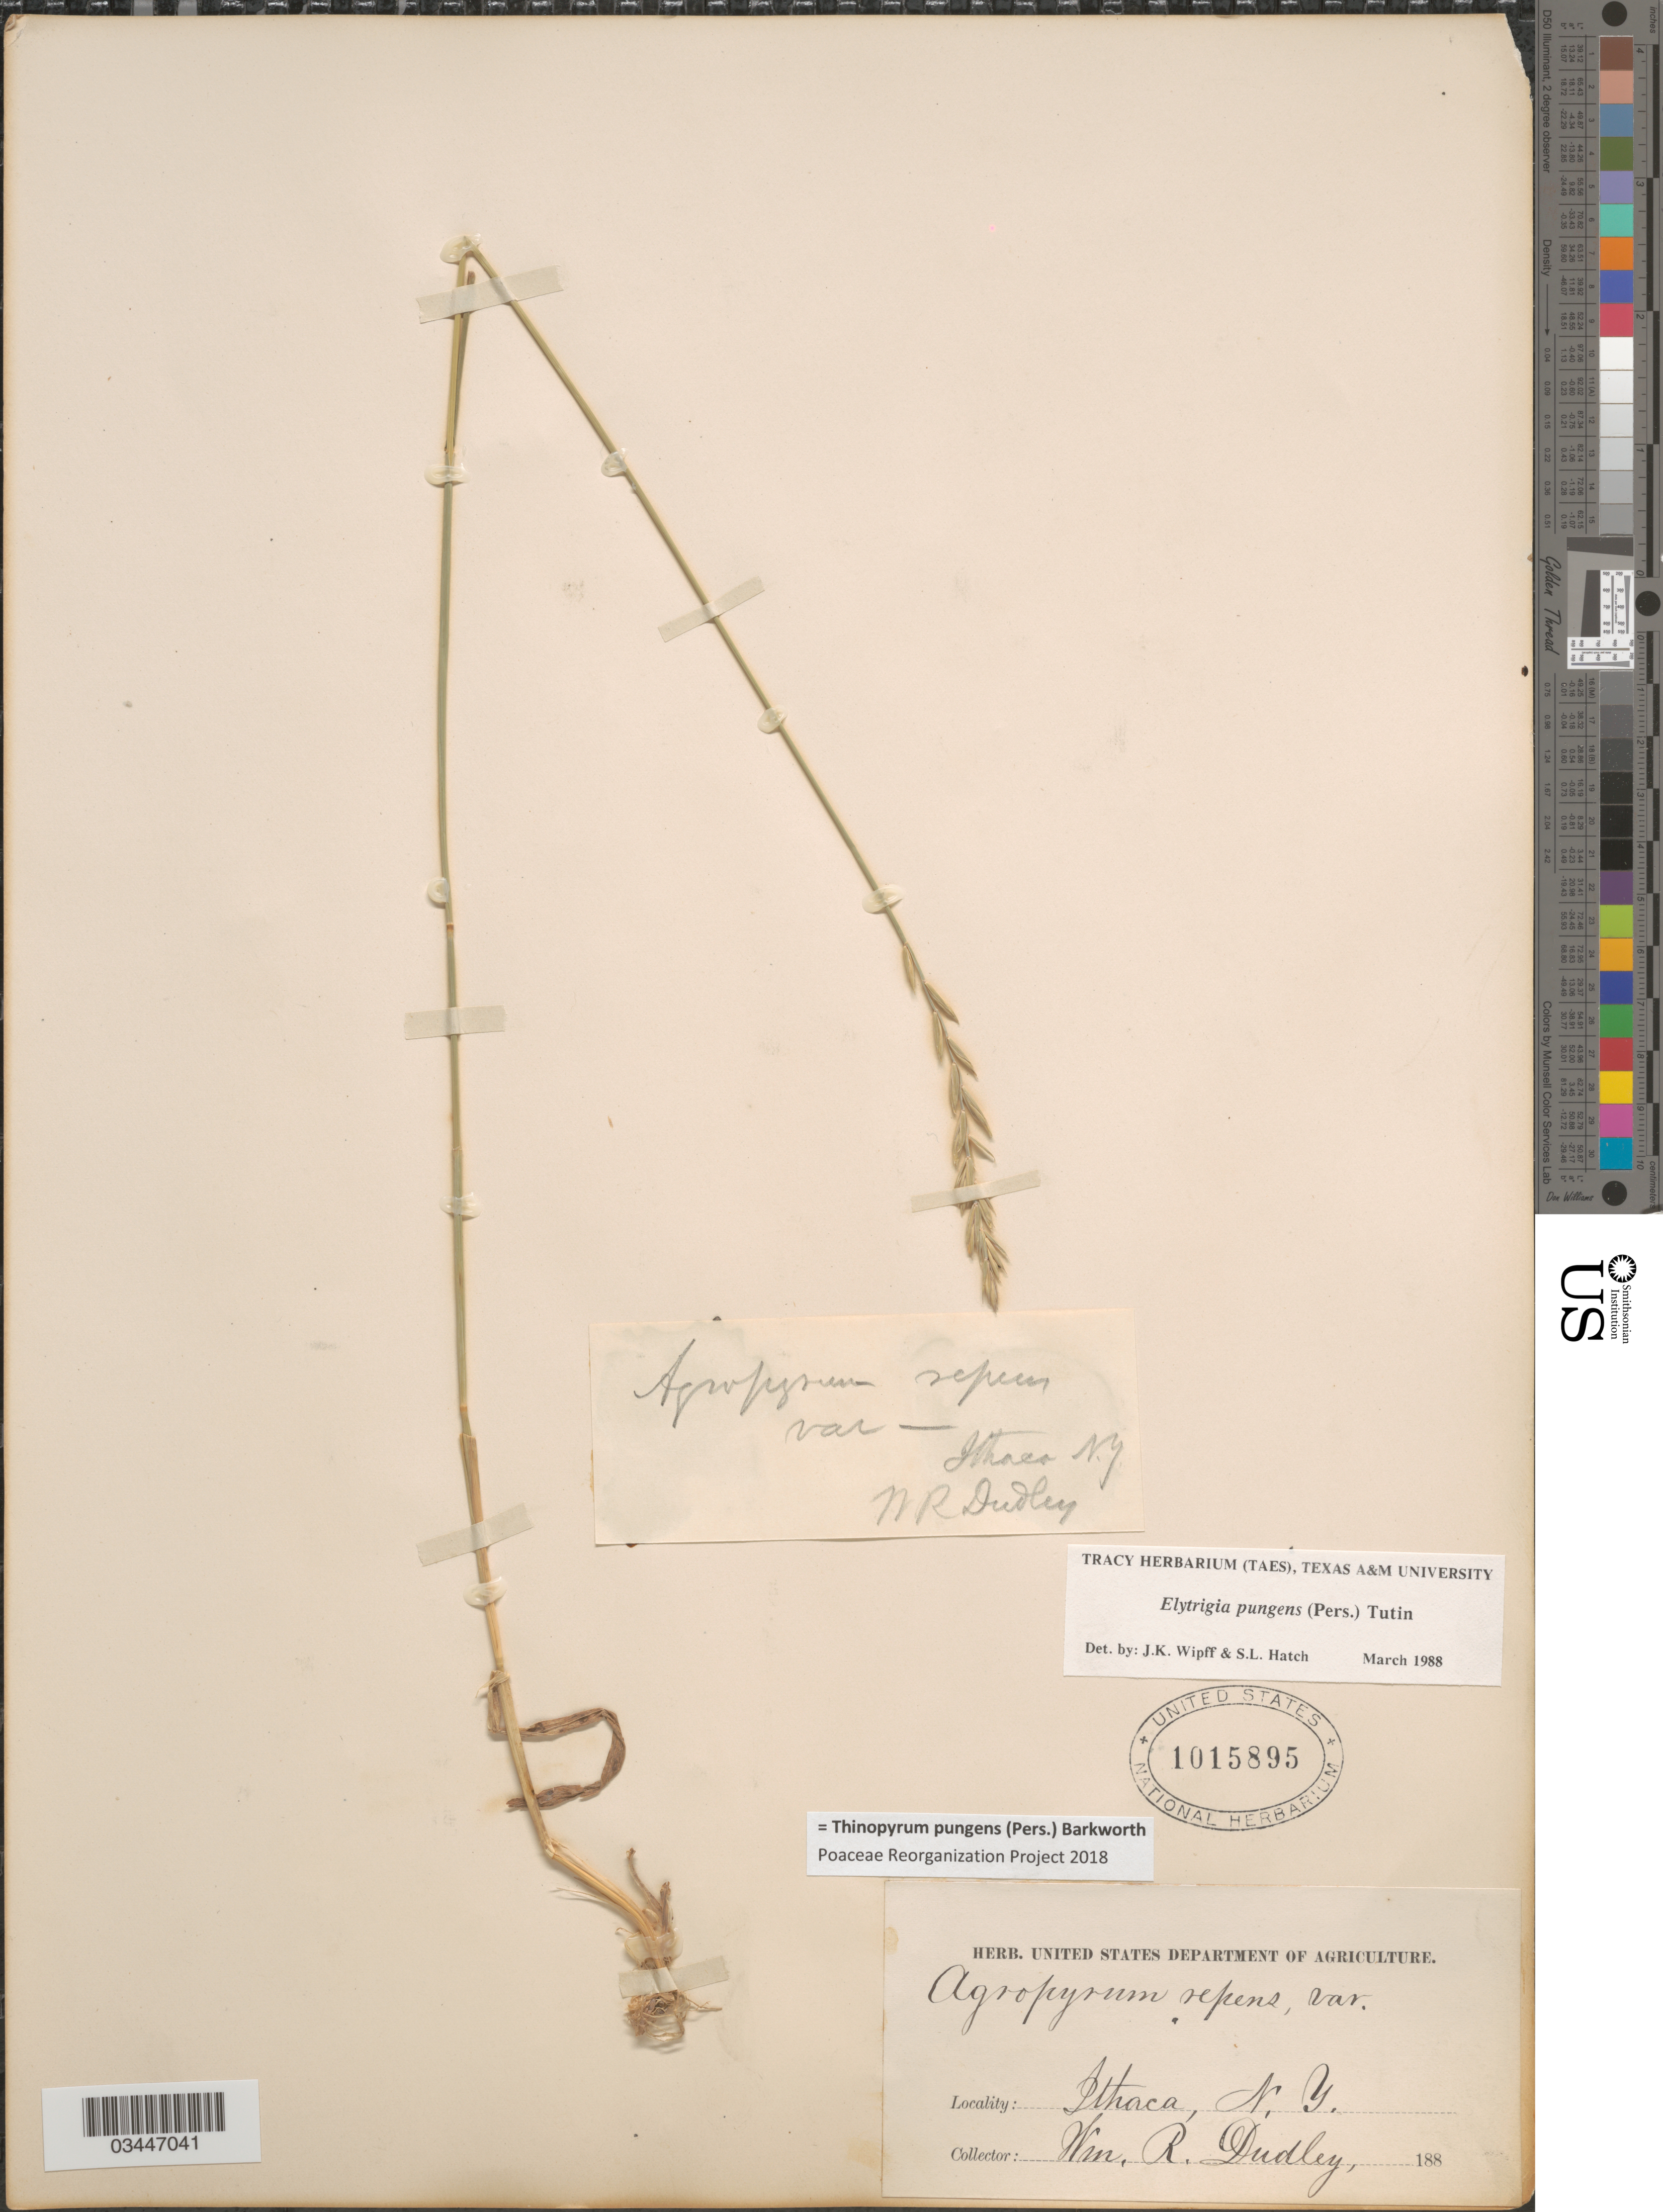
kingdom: Plantae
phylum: Tracheophyta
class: Liliopsida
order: Poales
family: Poaceae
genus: Thinopyrum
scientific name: Thinopyrum pungens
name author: (Pers.) Barkworth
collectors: W. Dudley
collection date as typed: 188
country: United States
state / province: New York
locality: Ithaca.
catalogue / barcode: US 1015895